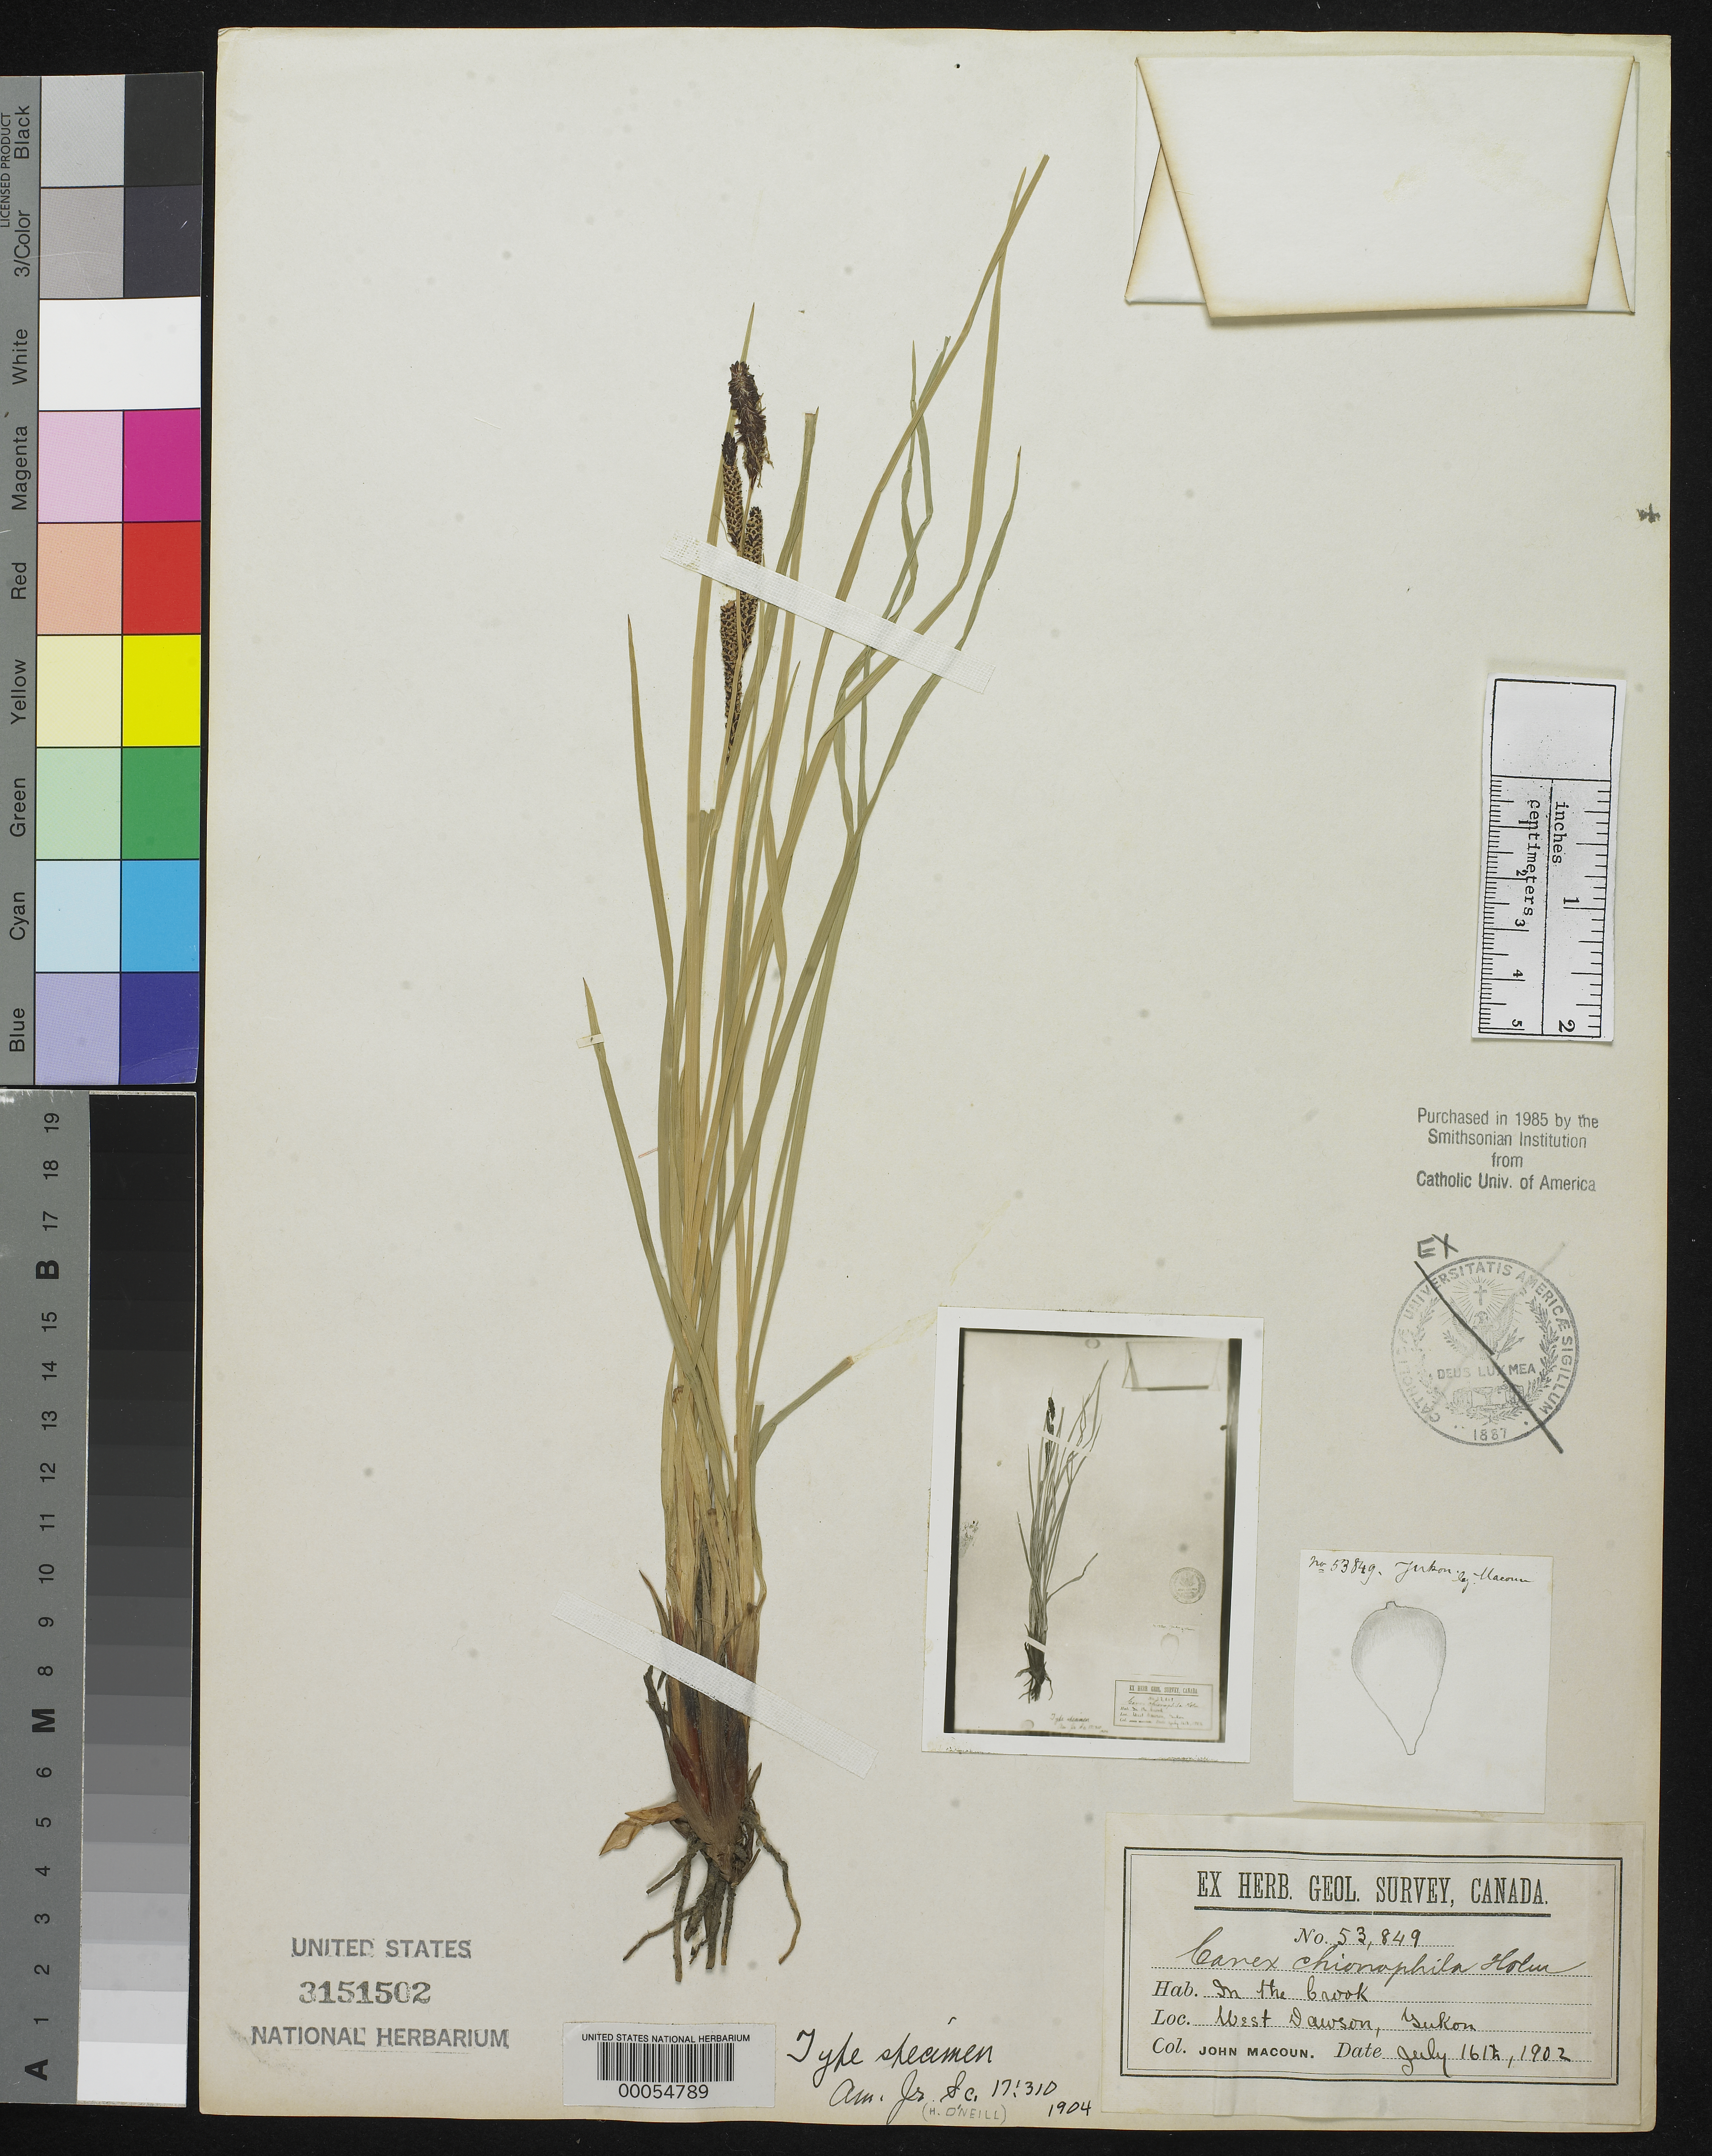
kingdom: Plantae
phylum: Tracheophyta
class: Liliopsida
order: Poales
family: Cyperaceae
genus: Carex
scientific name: Carex chionophila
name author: Holm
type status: Isotype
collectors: J. Macoun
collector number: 53849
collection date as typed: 16 Jul 1902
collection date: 1902-07-16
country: Canada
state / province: Yukon Territory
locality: West Dawson.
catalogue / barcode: US 3151502